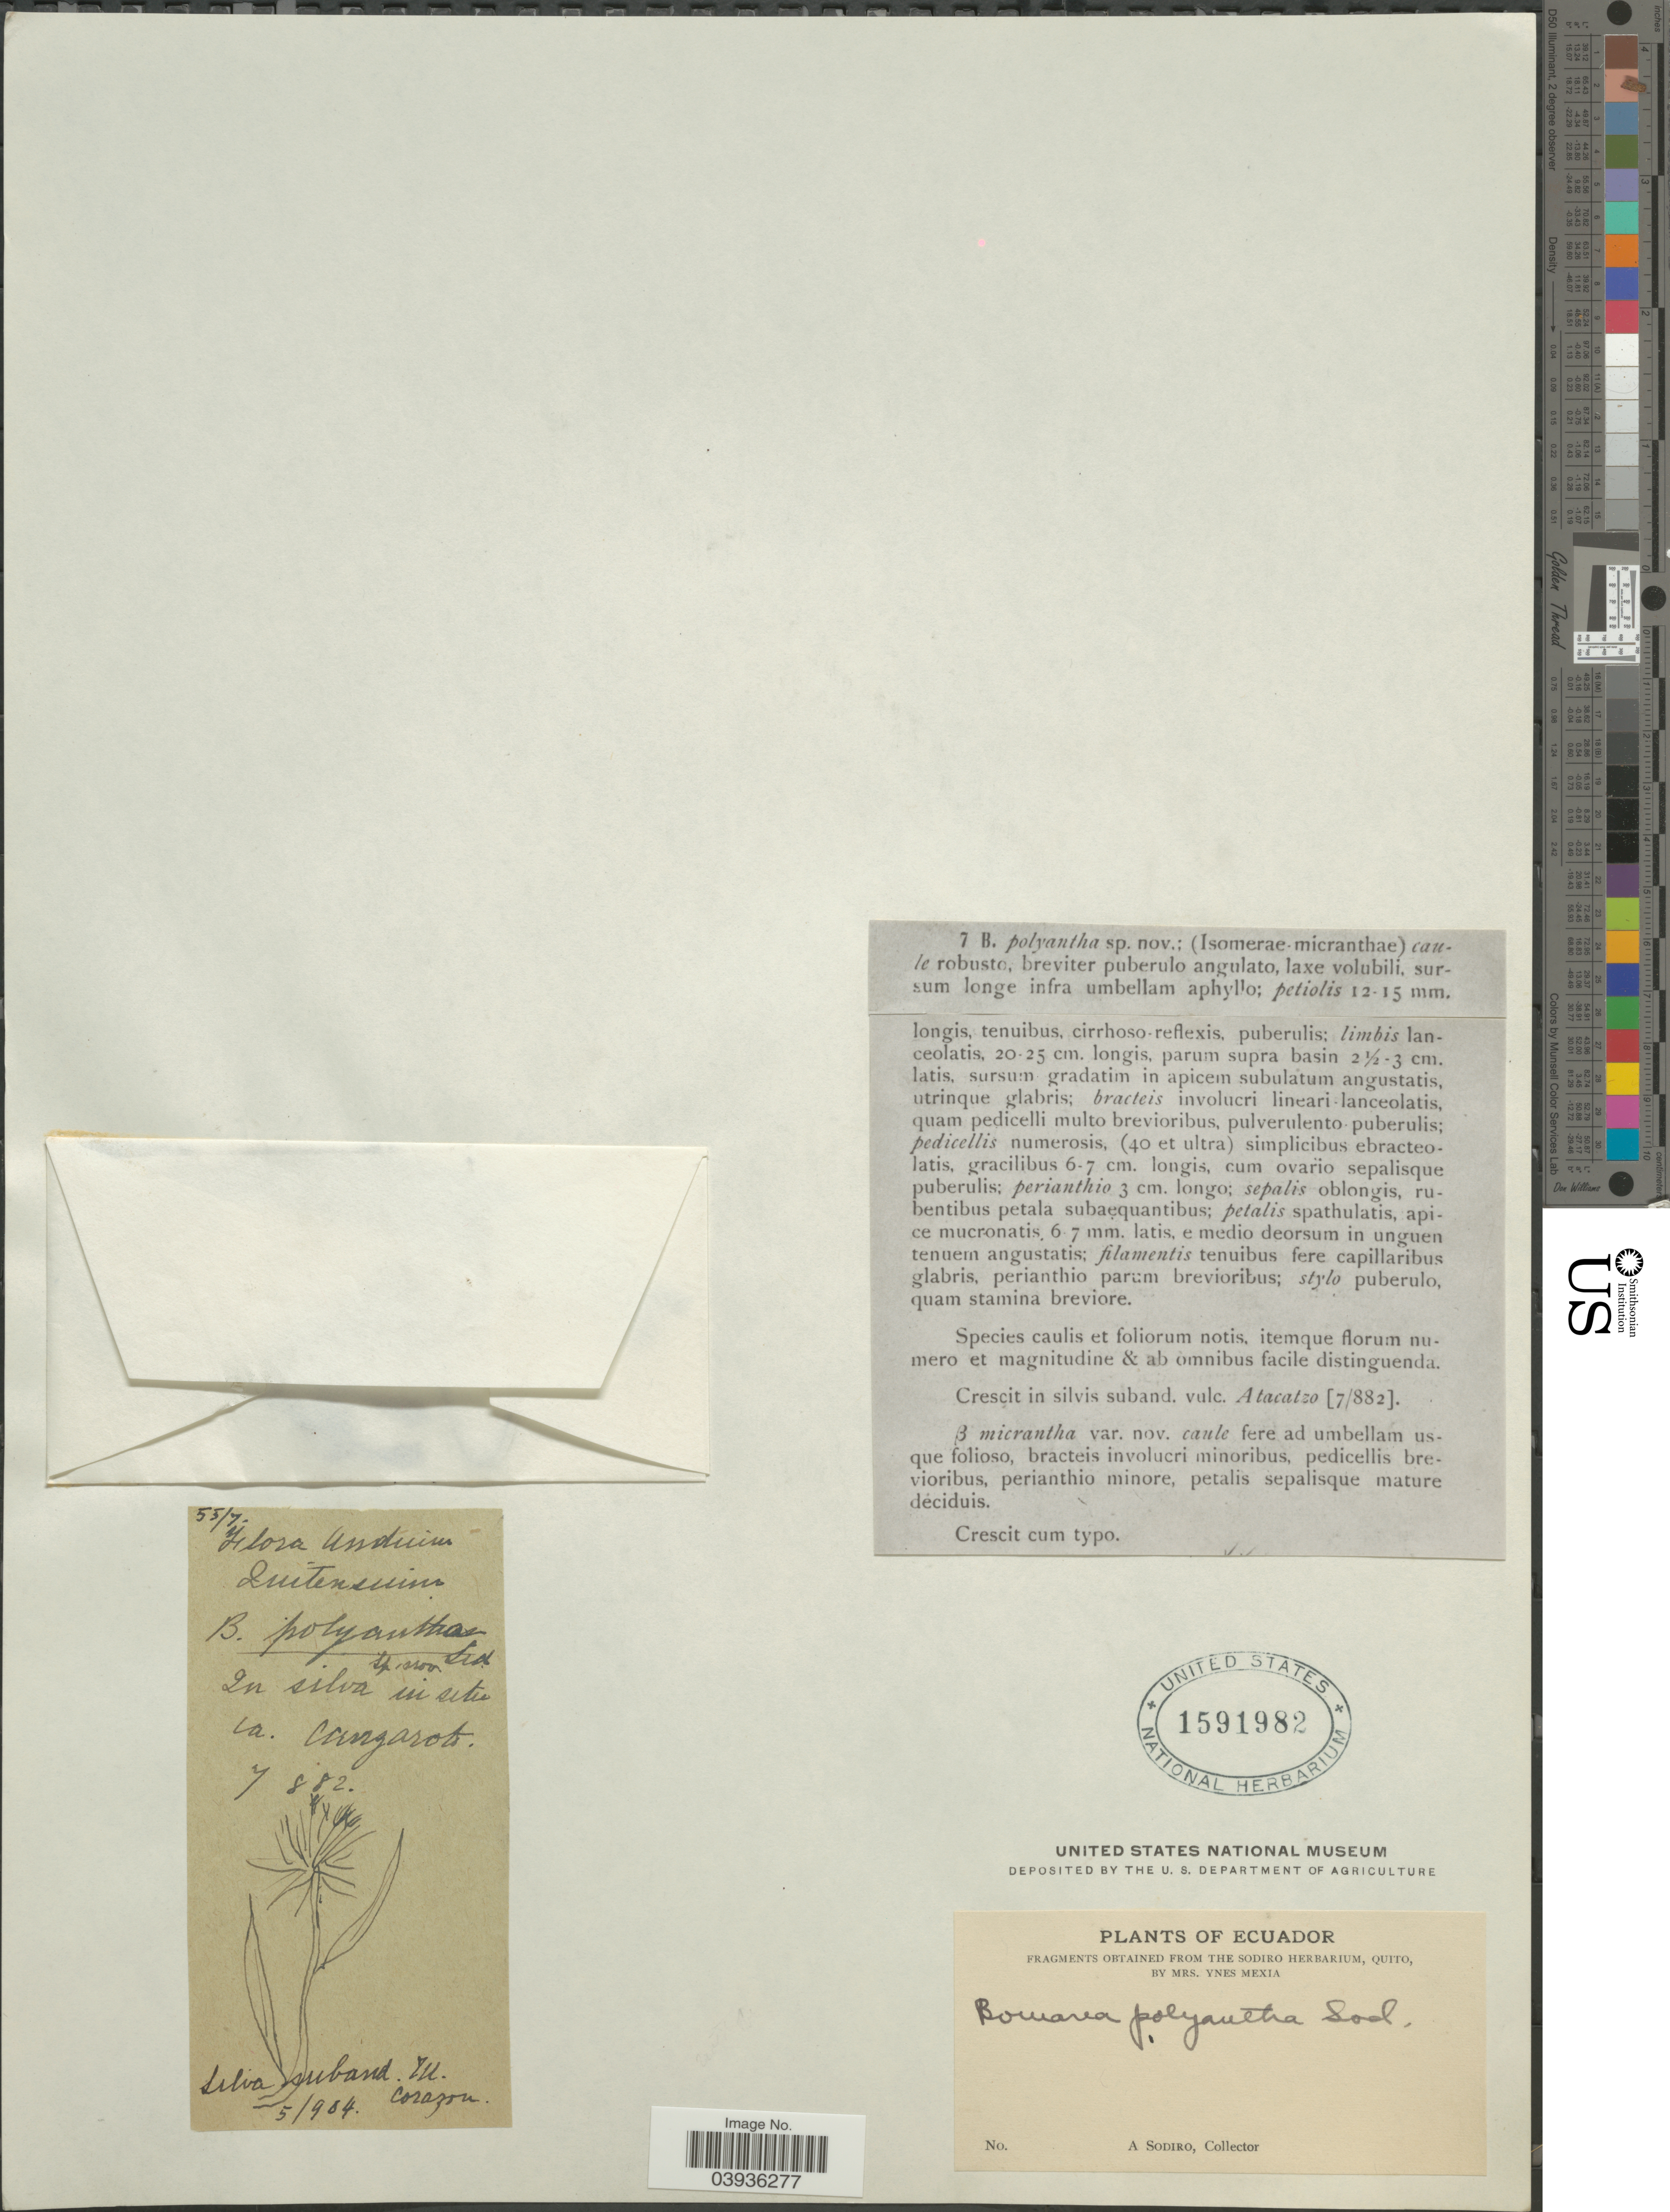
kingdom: Plantae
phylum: Tracheophyta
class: Liliopsida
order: Liliales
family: Alstroemeriaceae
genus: Bomarea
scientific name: Bomarea polyantha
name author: Sodiro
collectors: A. Sodiro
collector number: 55/7B?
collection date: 1984-05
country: Ecuador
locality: In silva in stio la. Cangarote. [interpreted] Silva Suband. Ill. [interpreted] Corazon.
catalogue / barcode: US 1591982